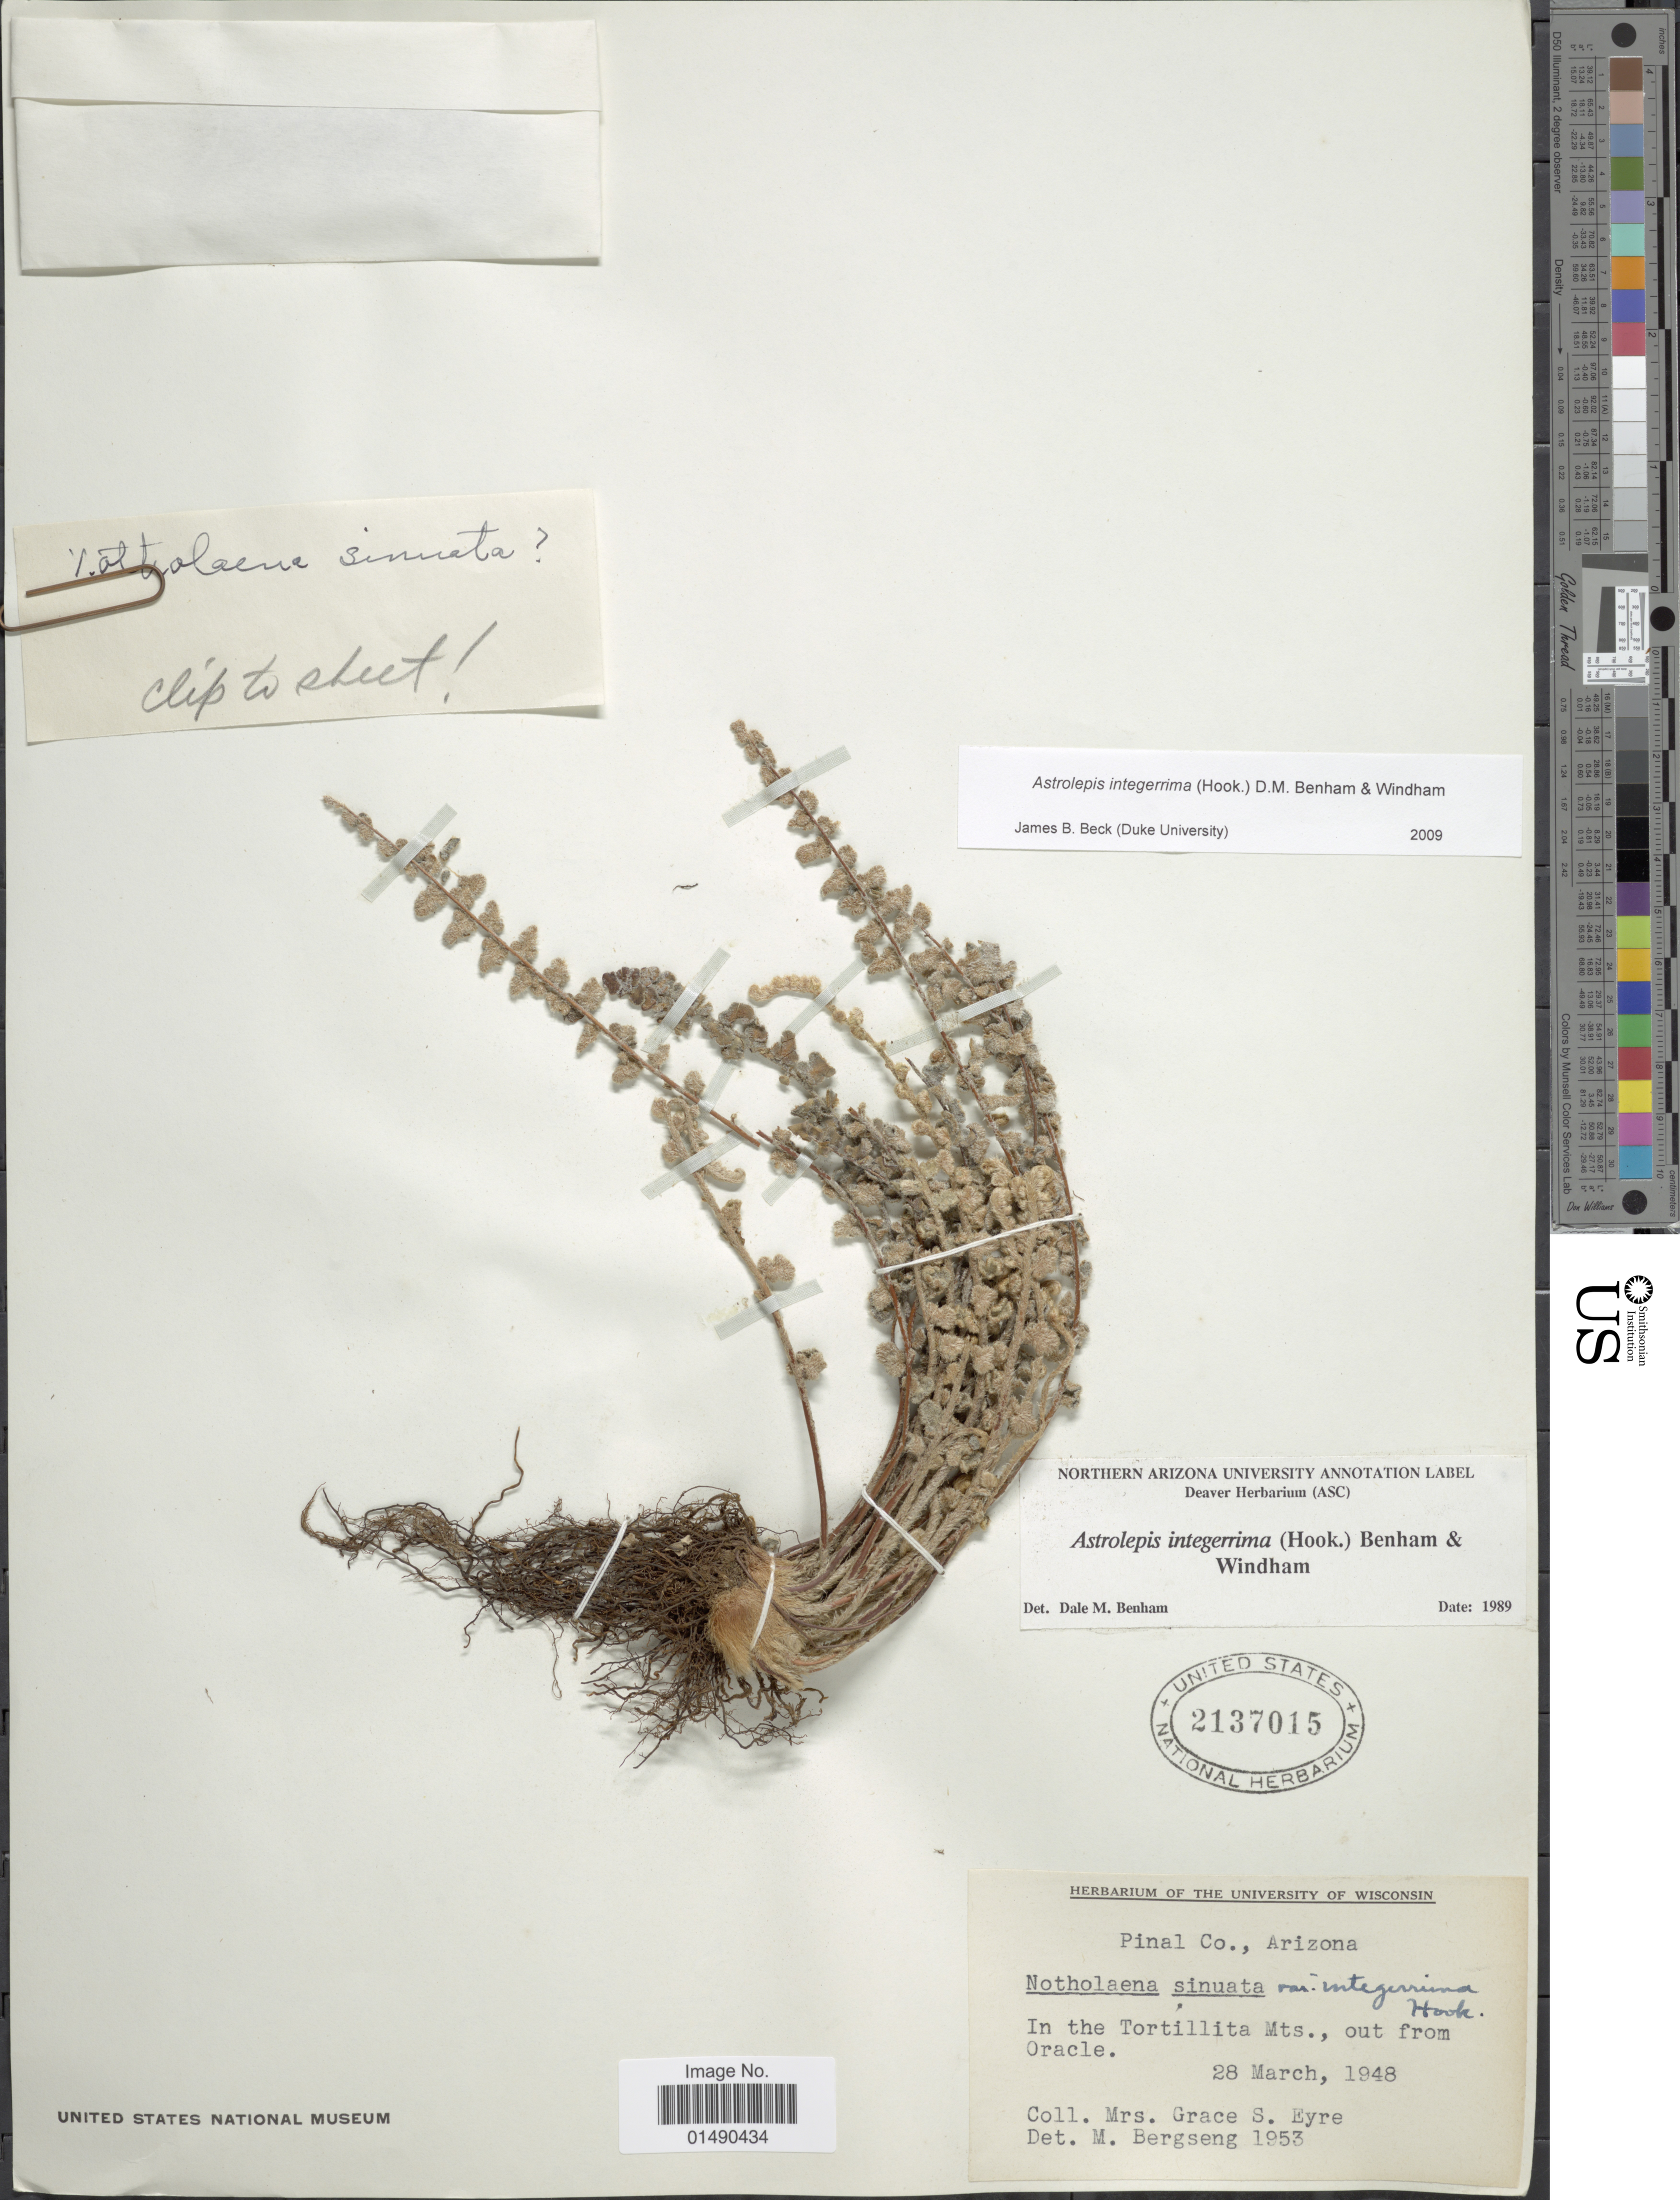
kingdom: Plantae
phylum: Tracheophyta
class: Polypodiopsida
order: Polypodiales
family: Pteridaceae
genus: Astrolepis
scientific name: Astrolepis integerrima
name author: (Hook.) D.M. Benham & Windham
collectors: G. Eyre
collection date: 1948-03-28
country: United States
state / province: Arizona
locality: Pinal Co., In the Tortillita Mts., out from Oracle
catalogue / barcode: US 2137015